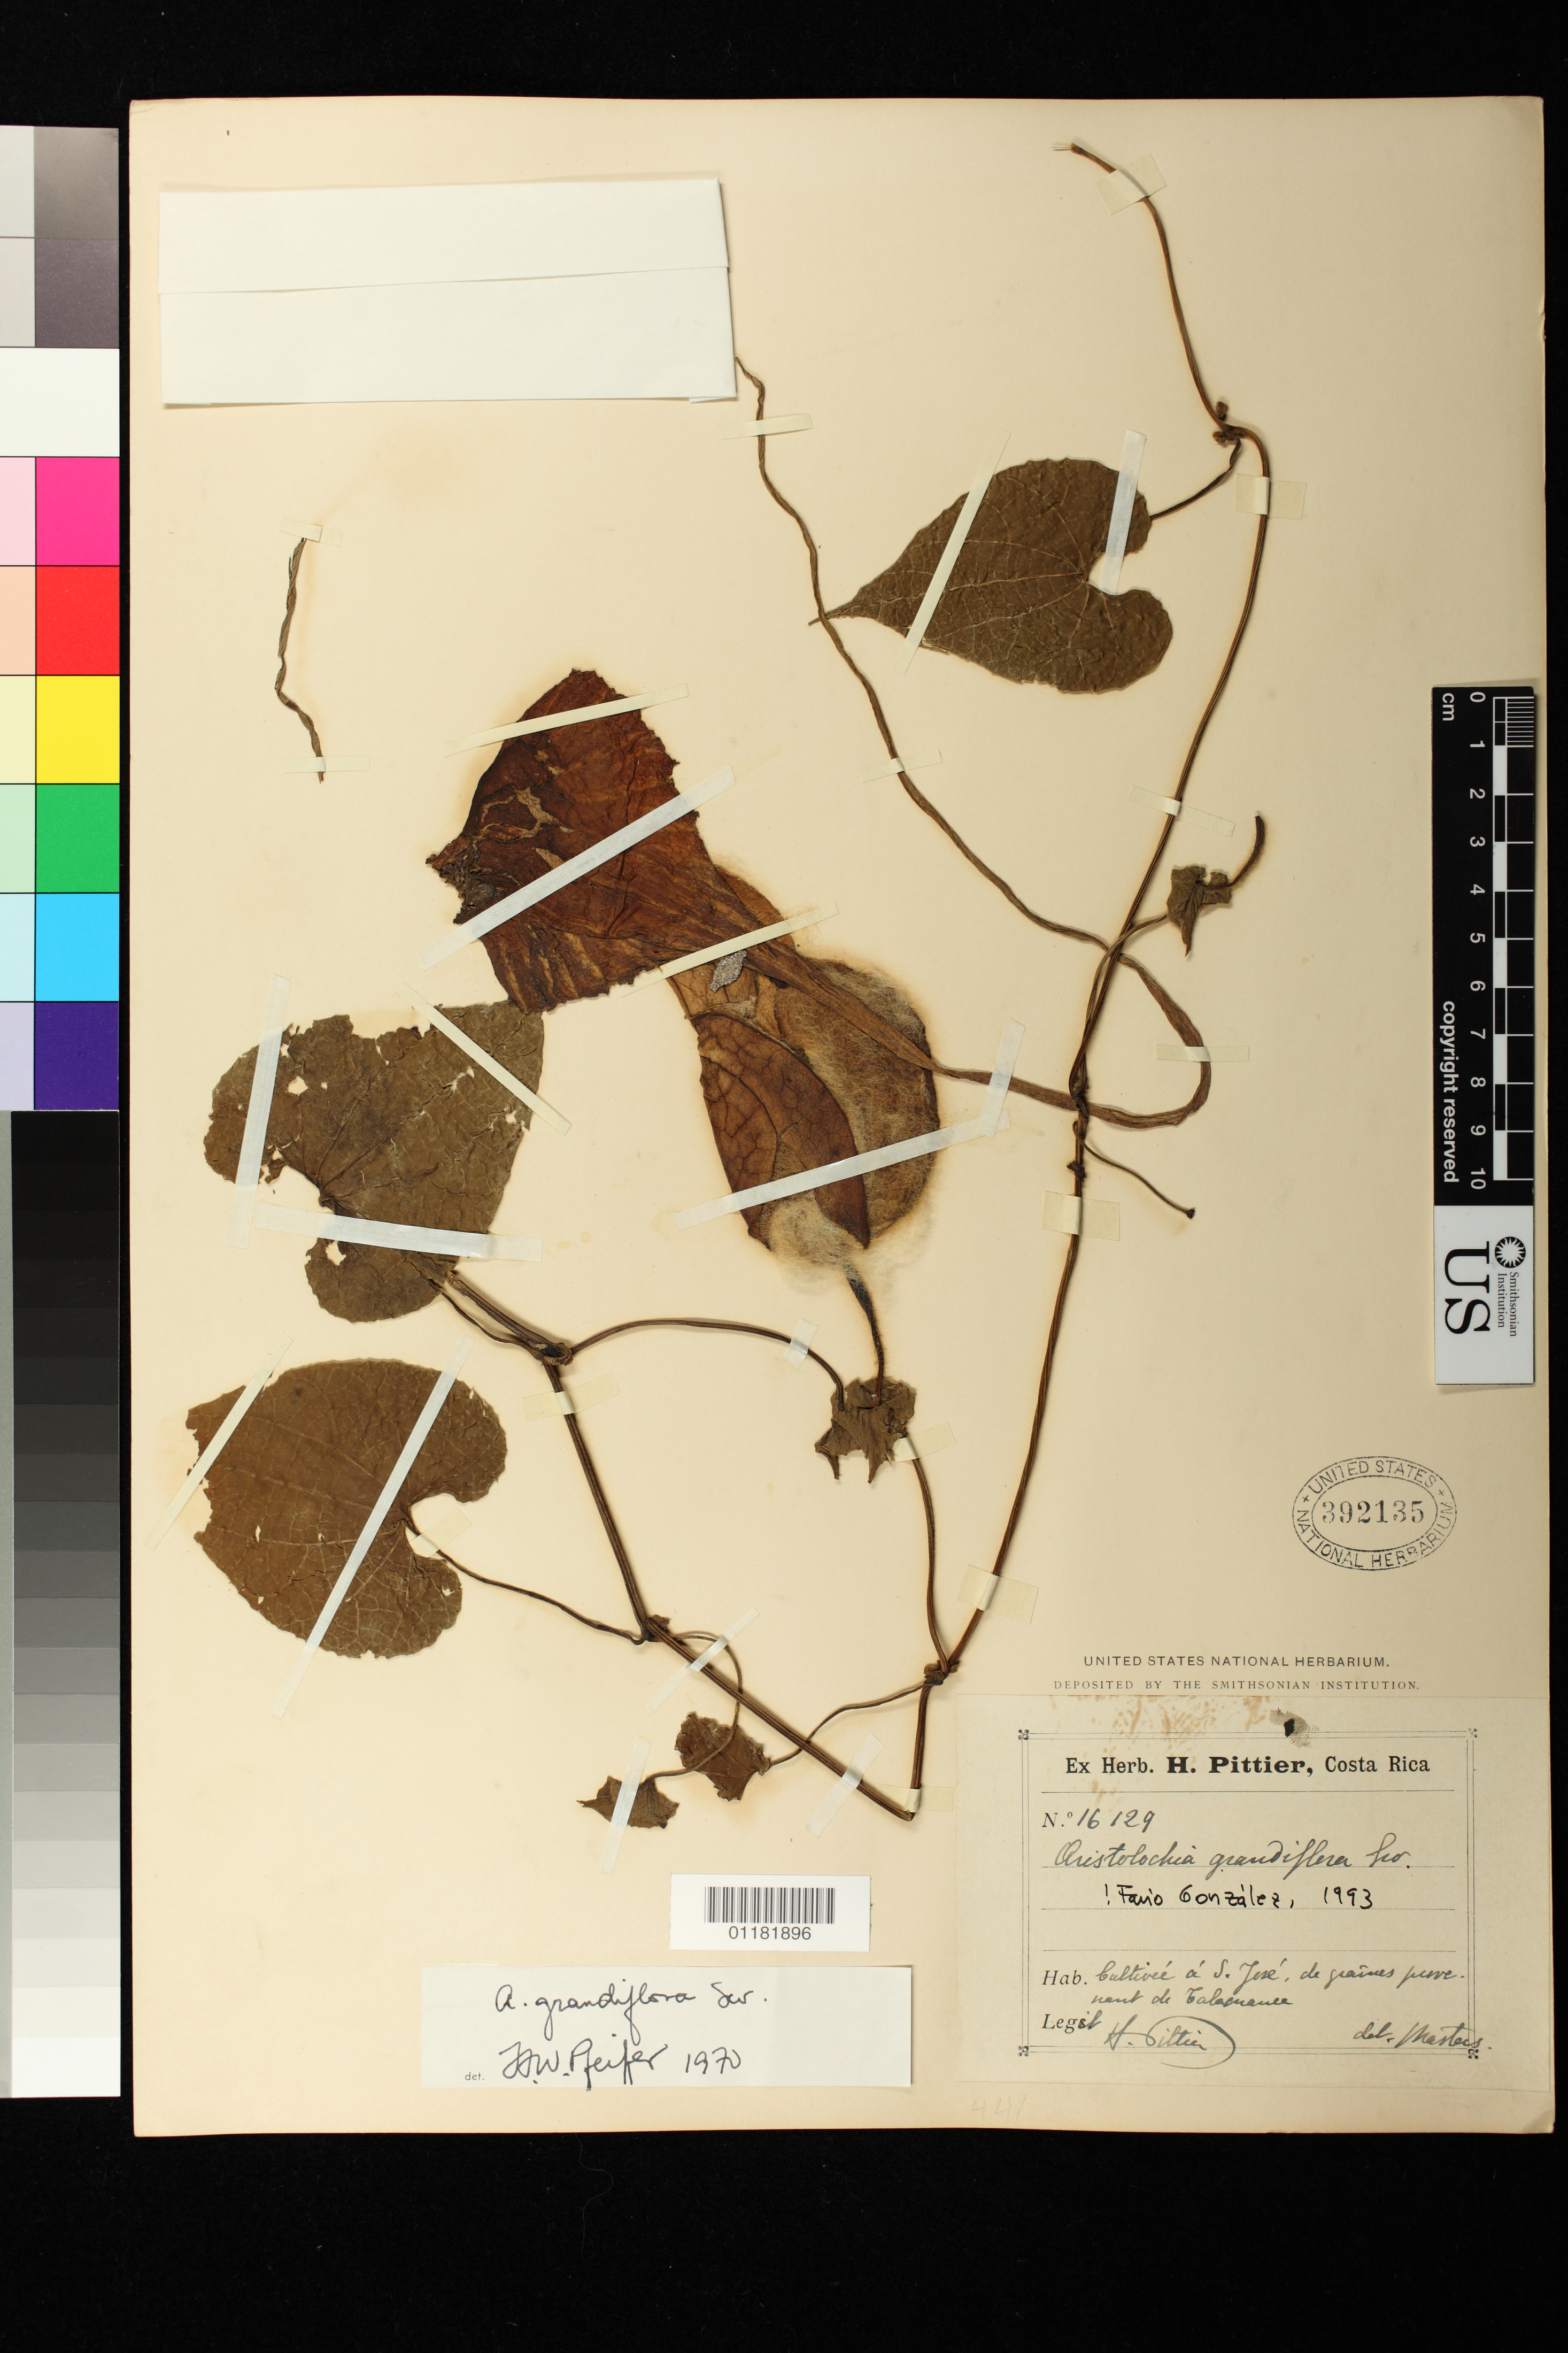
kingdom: Plantae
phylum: Tracheophyta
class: Magnoliopsida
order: Piperales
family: Aristolochiaceae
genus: Aristolochia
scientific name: Aristolochia grandiflora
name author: Sw.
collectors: H. F. Pittier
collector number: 16129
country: Costa Rica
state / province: San José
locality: Cultivee a S. Jose, de granas puvement de Talamanca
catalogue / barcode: US 392135